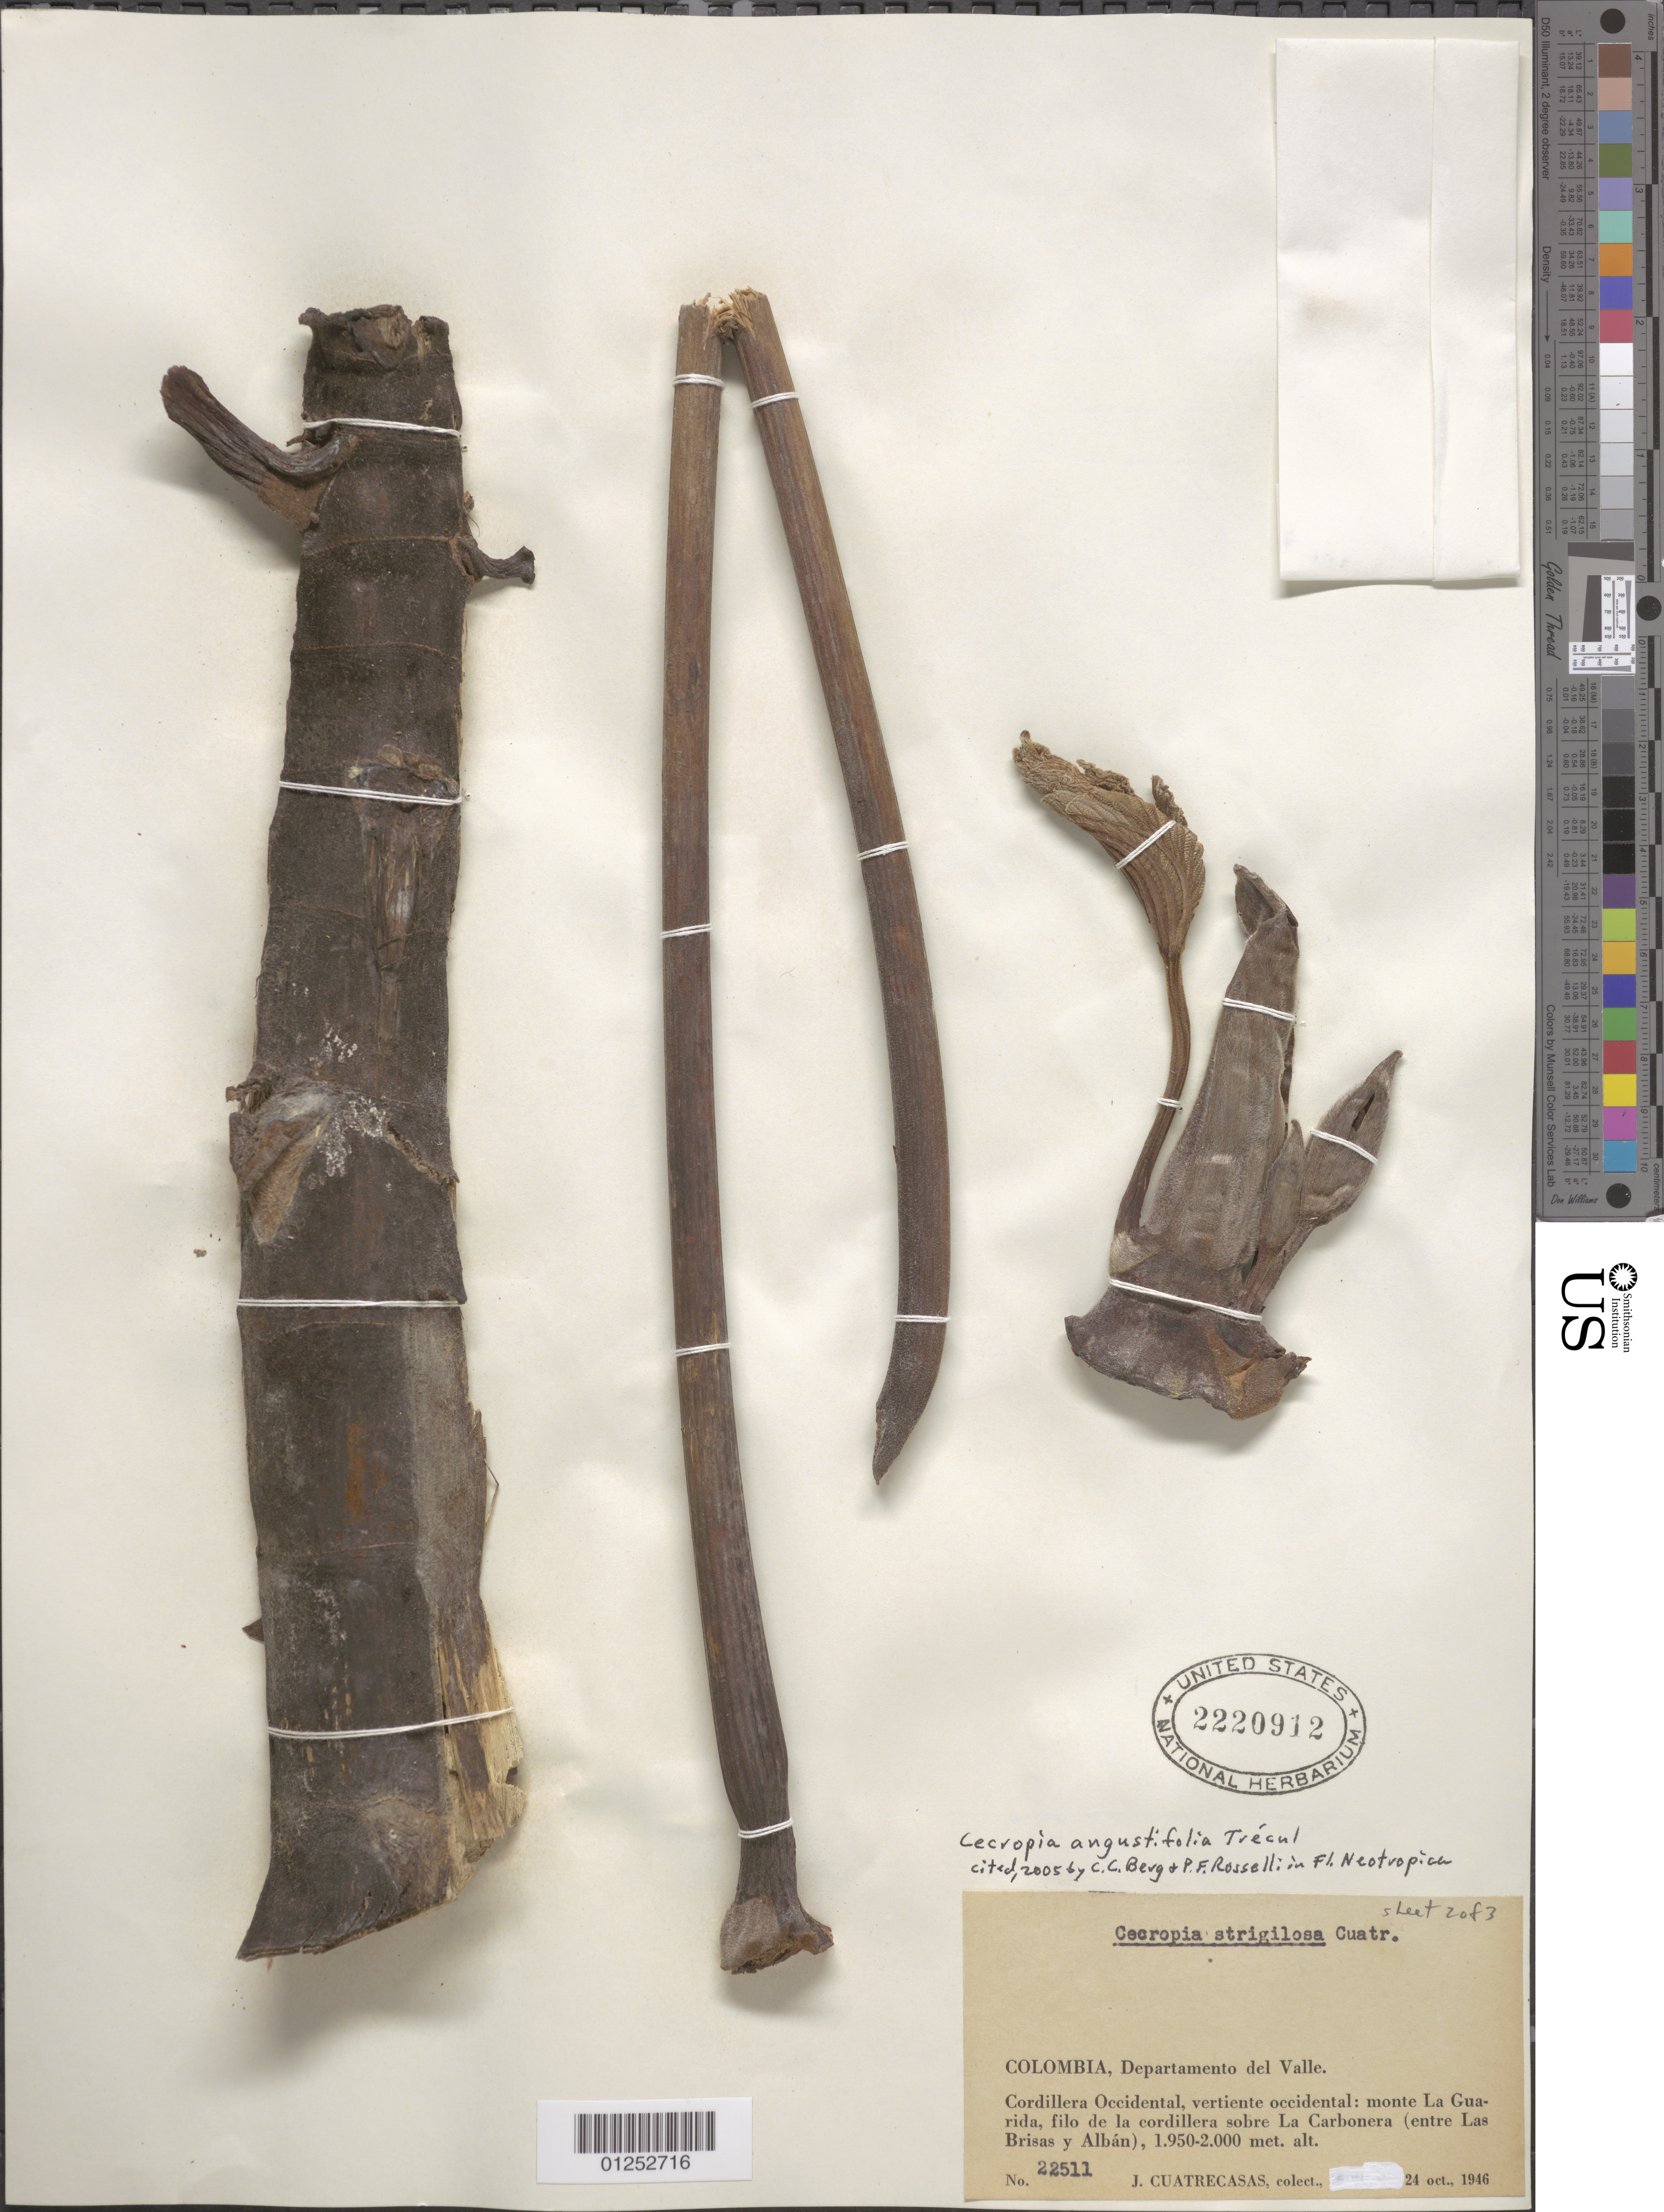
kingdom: Plantae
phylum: Tracheophyta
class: Magnoliopsida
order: Rosales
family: Urticaceae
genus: Cecropia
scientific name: Cecropia angustifolia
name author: Trécul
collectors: J. Cuatrecasas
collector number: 22511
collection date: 1946-10-24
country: Colombia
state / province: Valle del Cauca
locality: Cordillera Occidental, vertiente occidental: monte La Guarida, filo de la cordillera sobra La Carbonera (entre Las Brisas y Albán)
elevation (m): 1950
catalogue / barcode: US 2220912